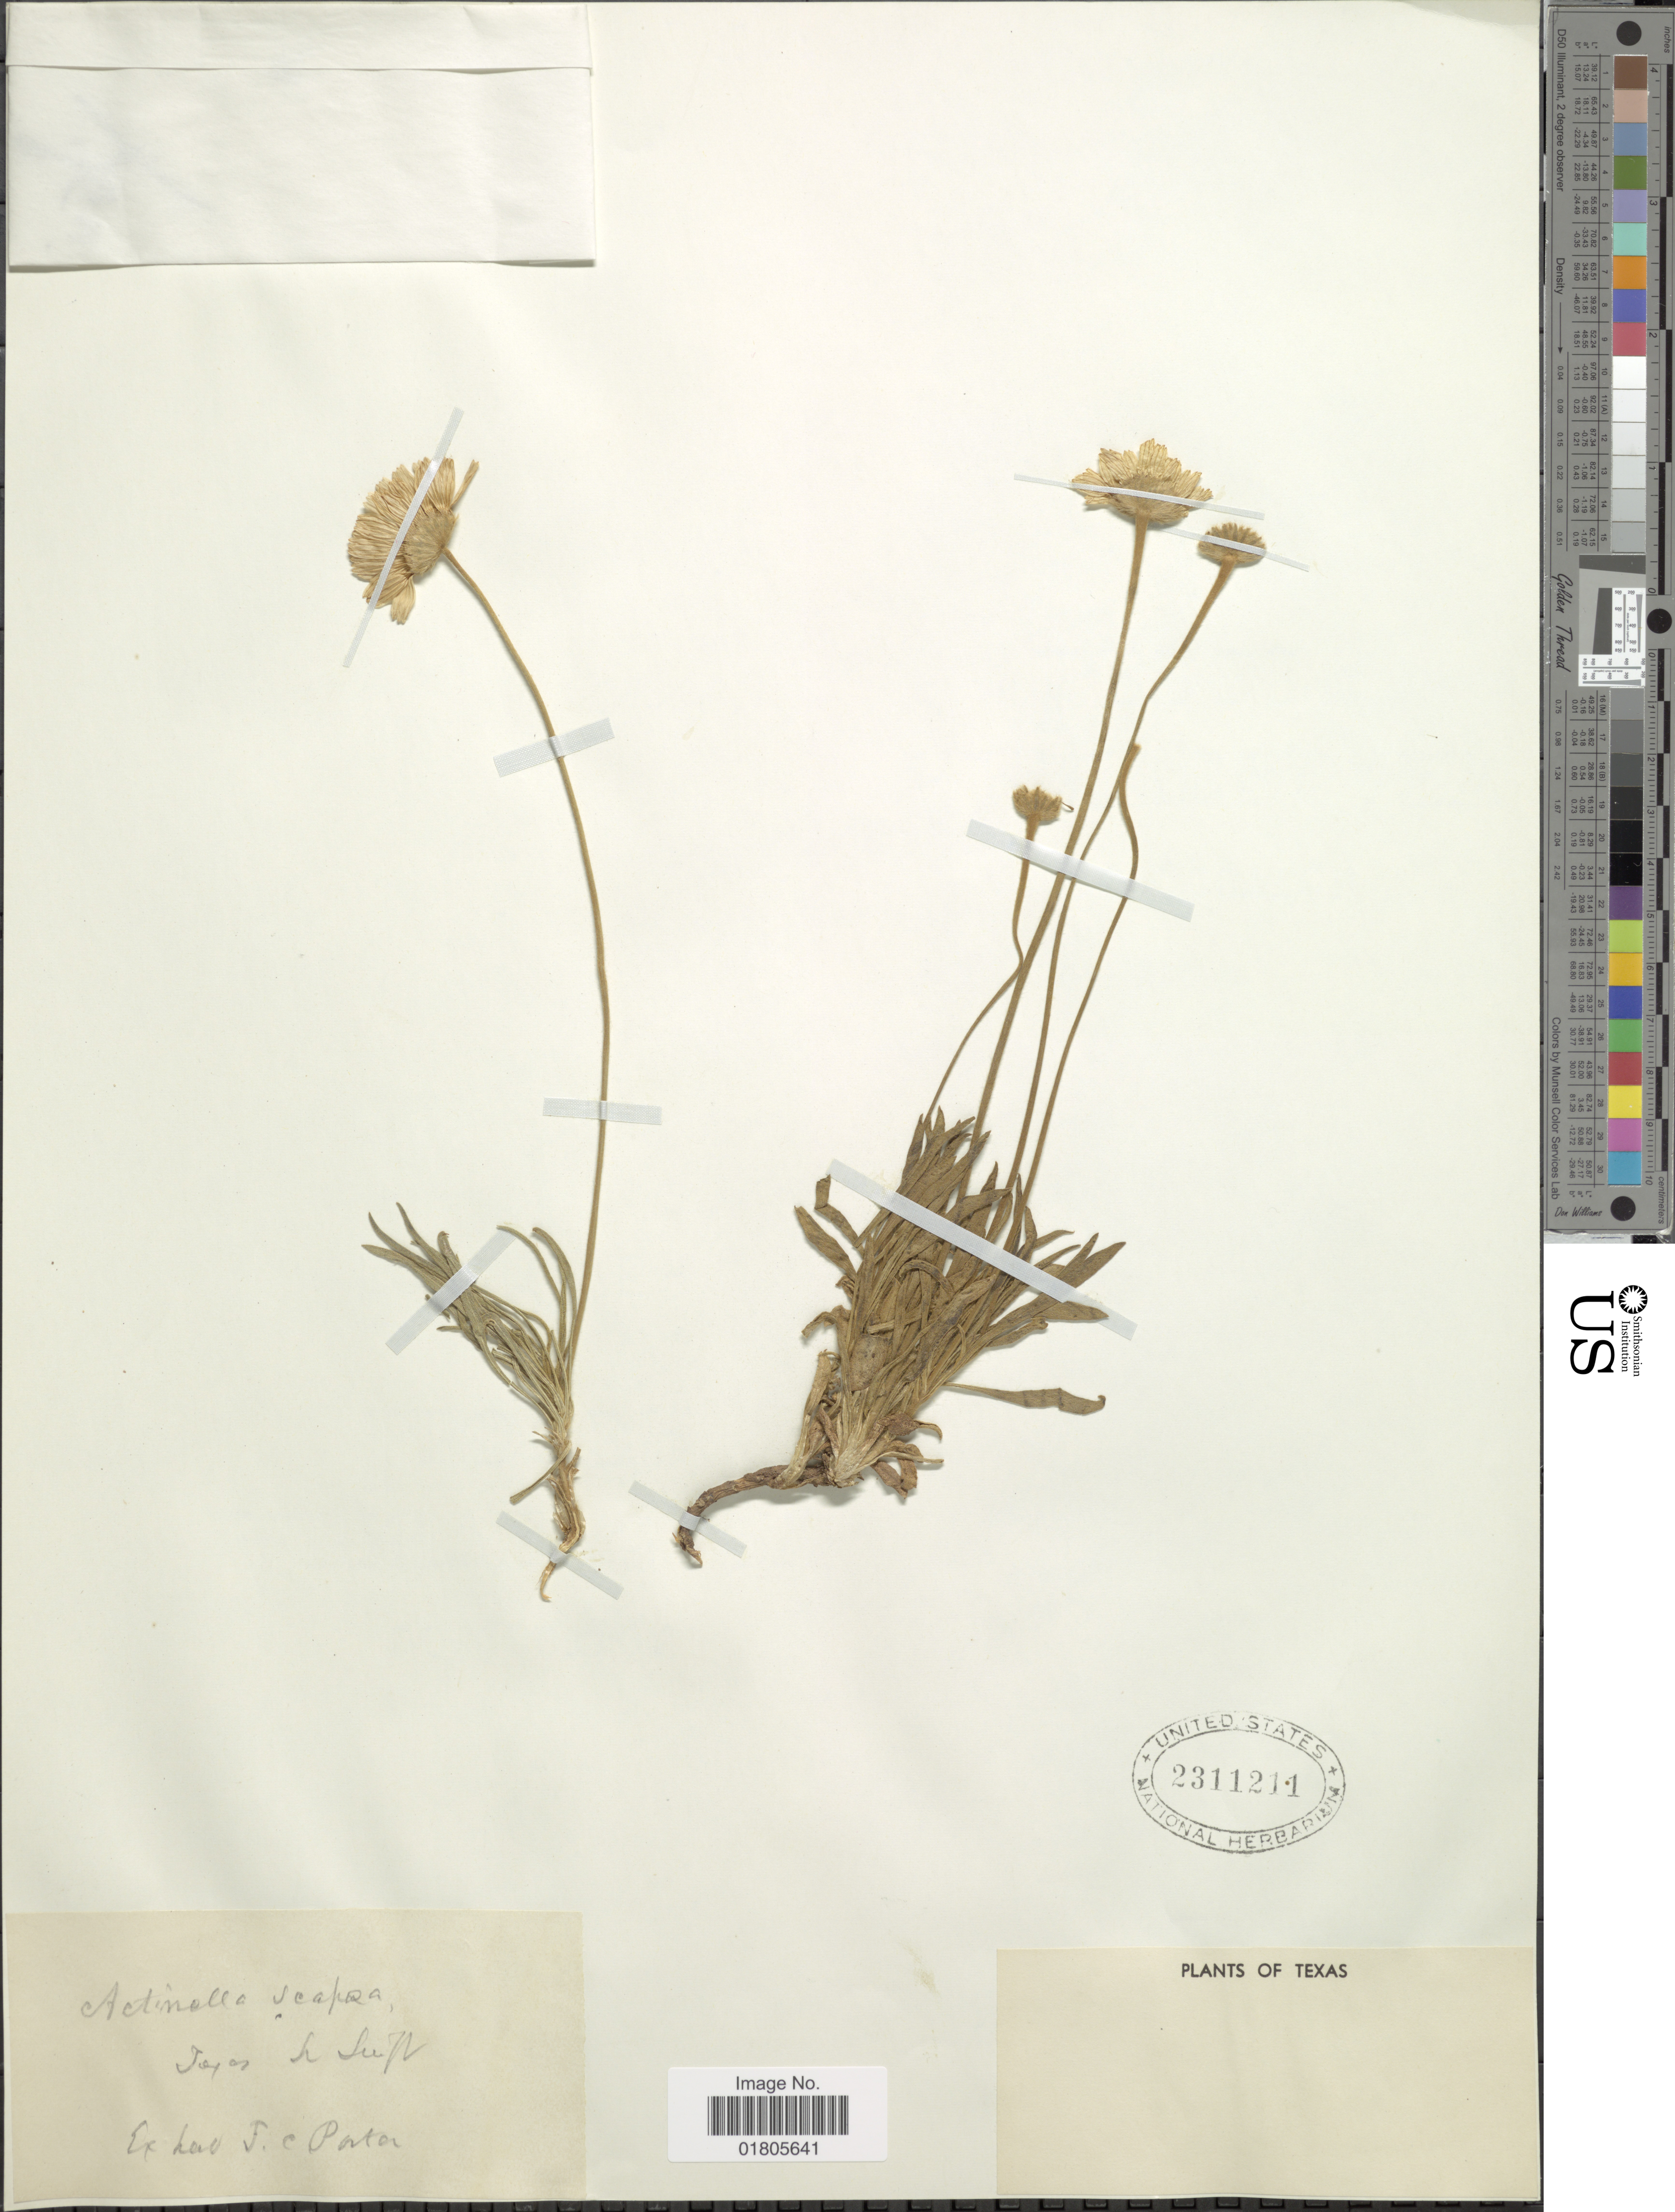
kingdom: Plantae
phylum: Tracheophyta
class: Magnoliopsida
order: Asterales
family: Asteraceae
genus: Actinea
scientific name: Actinea scaposa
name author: (DC.) Kuntze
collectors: ex herb. T. C. Porter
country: United States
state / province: Texas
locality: Texas In Shop.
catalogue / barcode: US 2311211